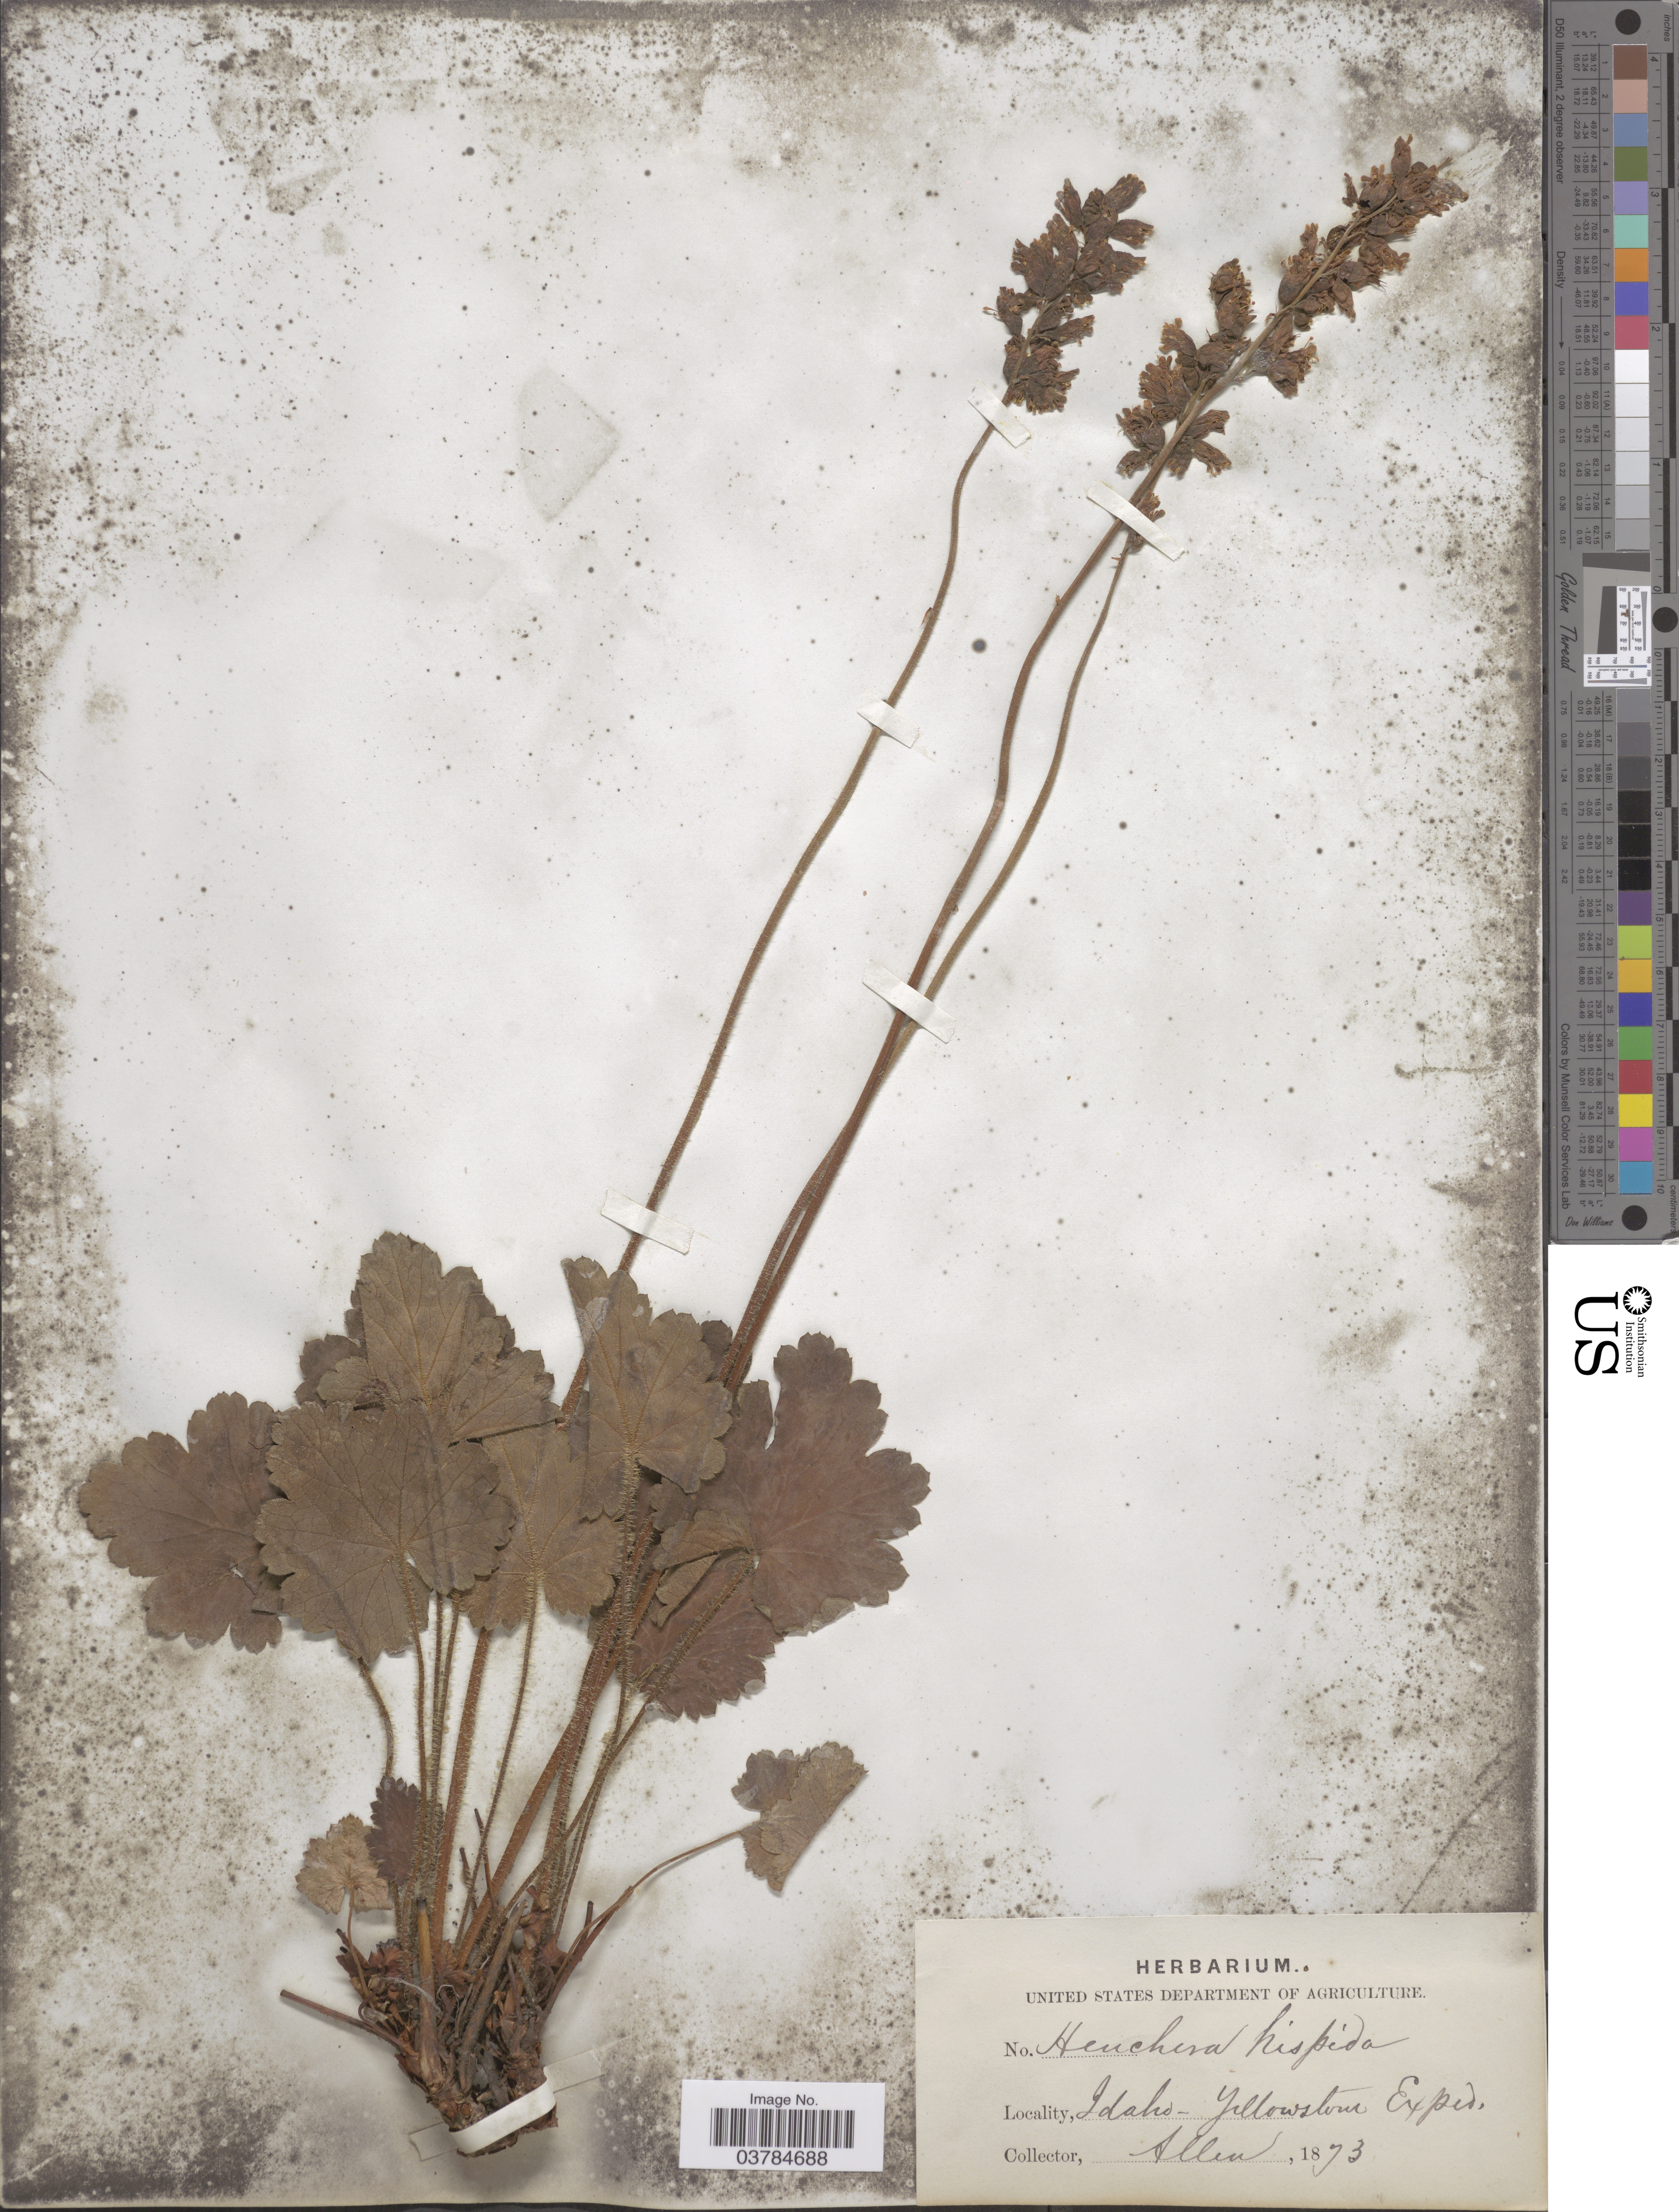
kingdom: Plantae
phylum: Tracheophyta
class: Magnoliopsida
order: Saxifragales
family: Saxifragaceae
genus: Heuchera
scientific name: Heuchera hispida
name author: Pursh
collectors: -- Allen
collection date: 1873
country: United States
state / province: Idaho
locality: Idaho - Yellowstone Exped.